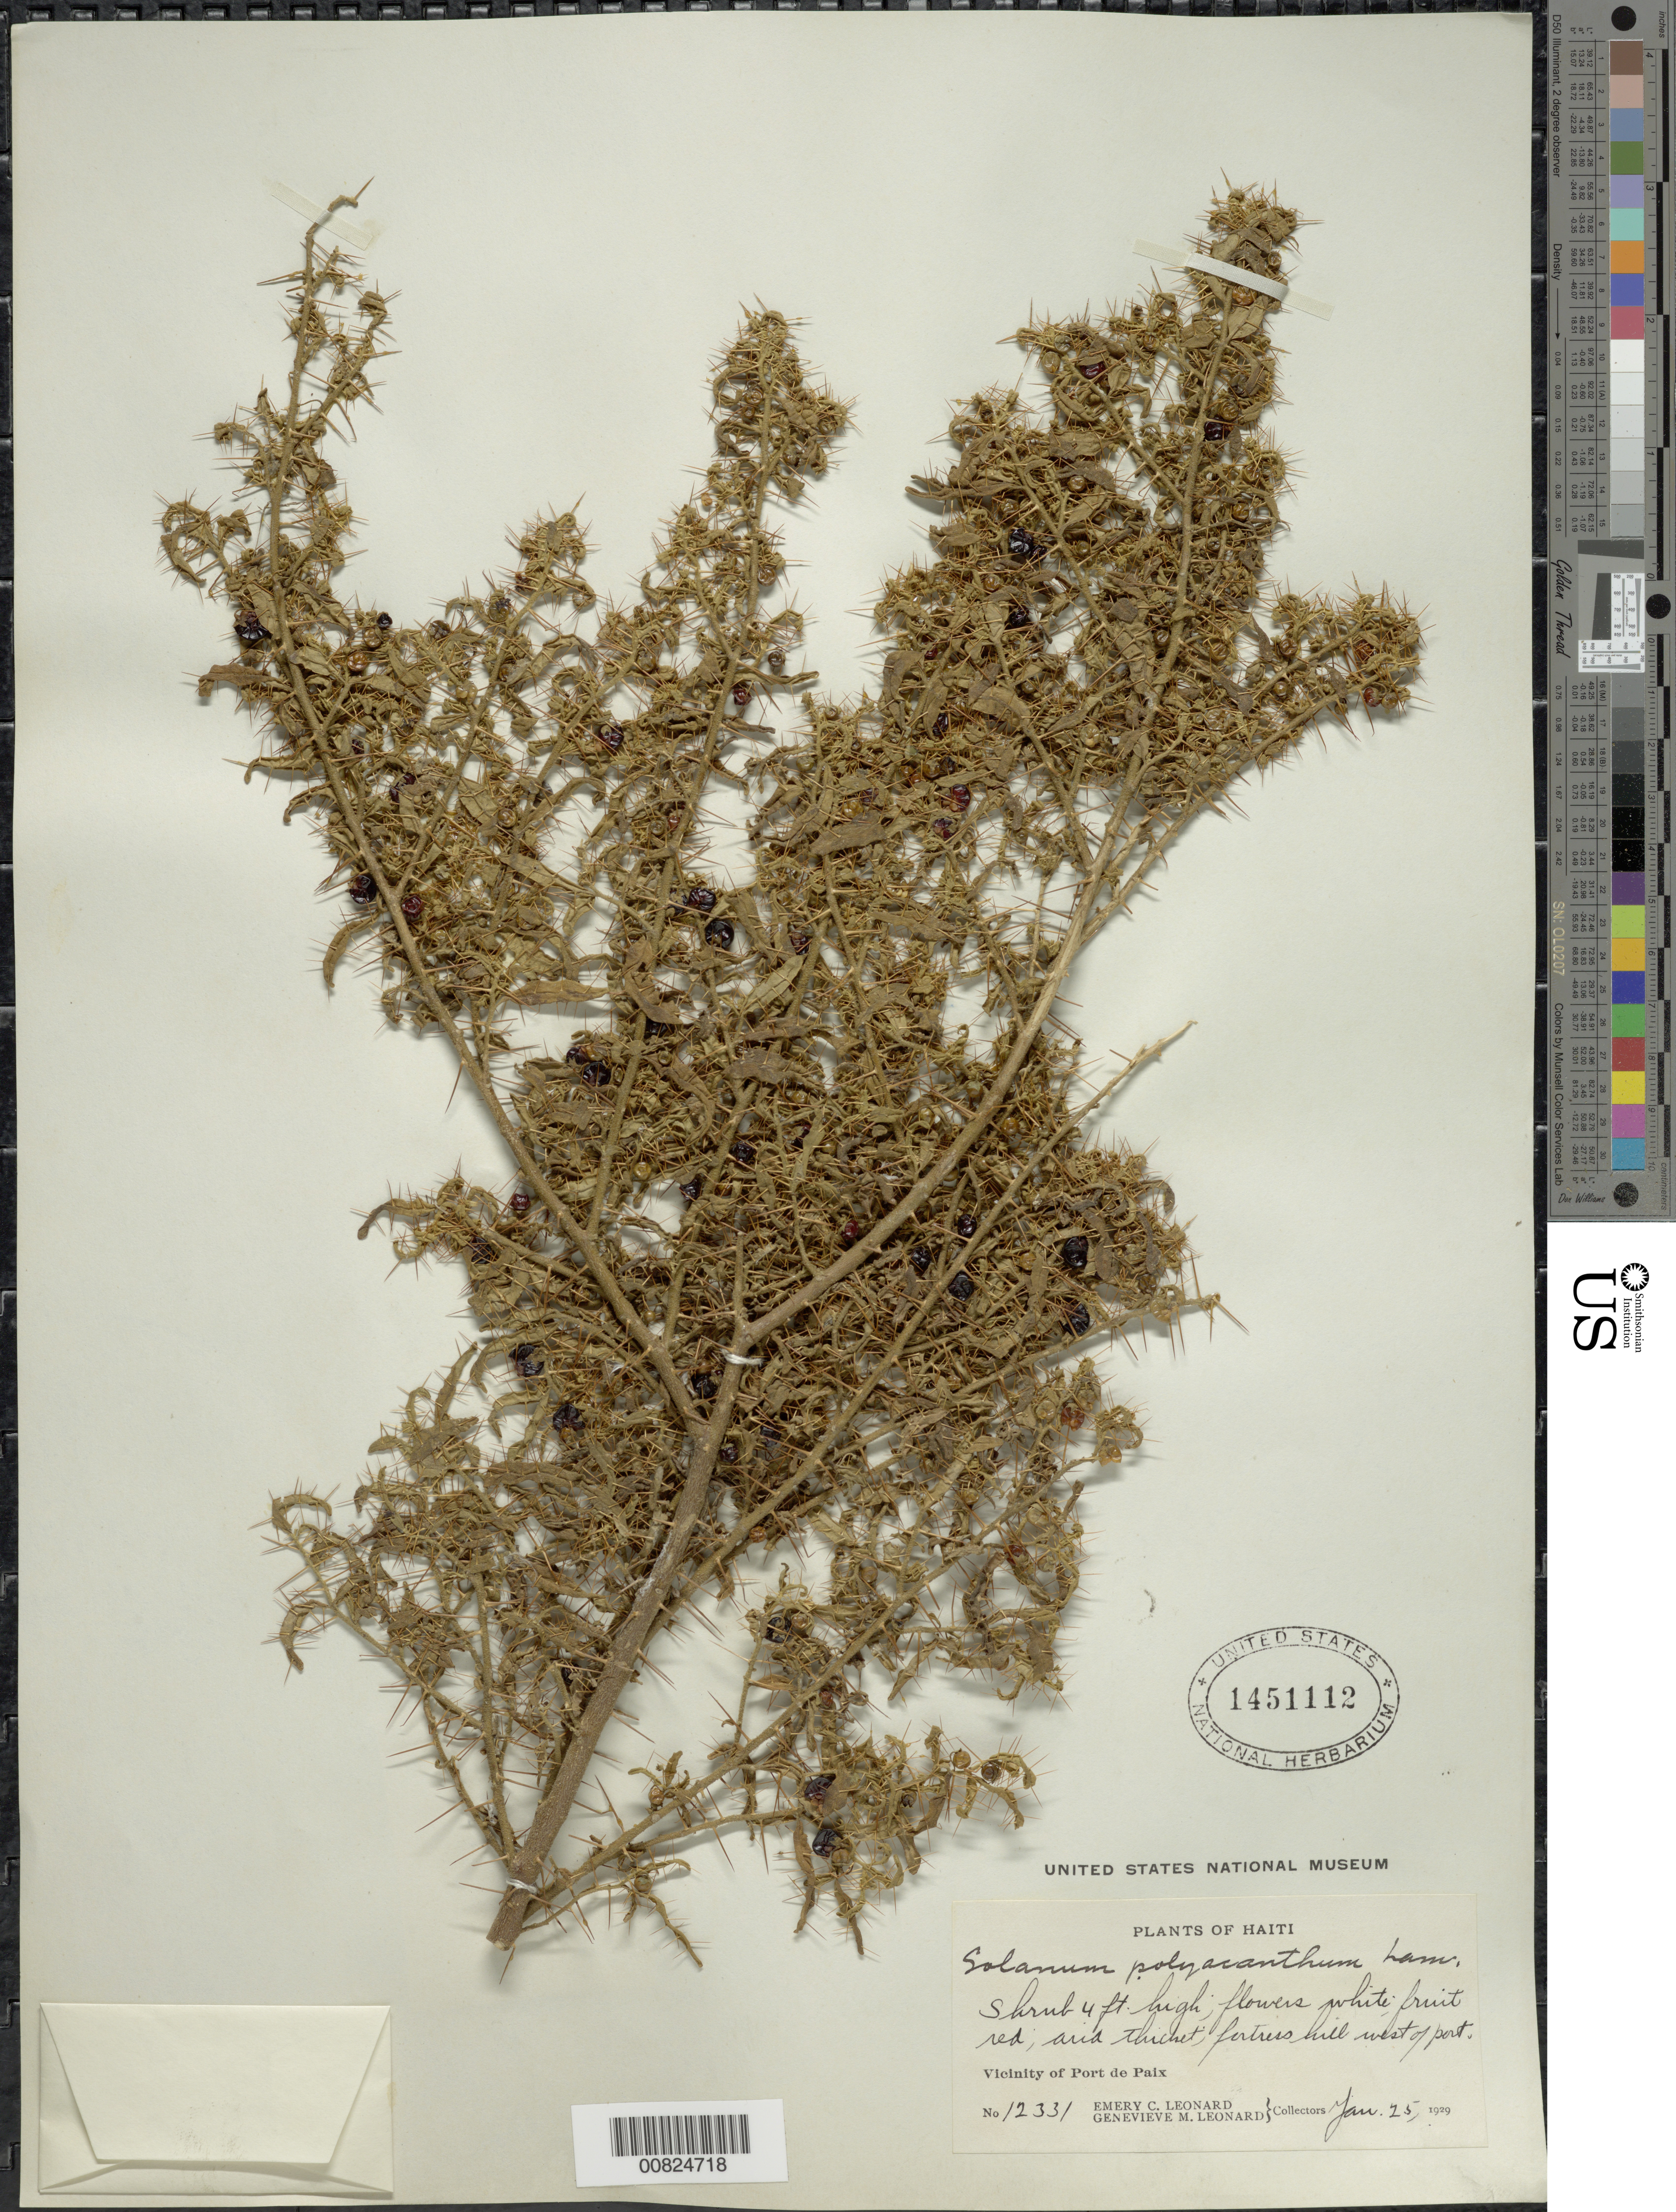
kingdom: Plantae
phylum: Tracheophyta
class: Magnoliopsida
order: Solanales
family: Solanaceae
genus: Solanum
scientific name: Solanum polycanthum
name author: Lam.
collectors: E. C. Leonard & G. M. Leonard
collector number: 12331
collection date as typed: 25 Jan 1929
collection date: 1929-01-25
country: Haiti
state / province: Nord-Ouest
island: Hispaniola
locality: Vicinity of Port de Paix, fortress hill W of port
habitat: Arid thicket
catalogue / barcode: US 1451112